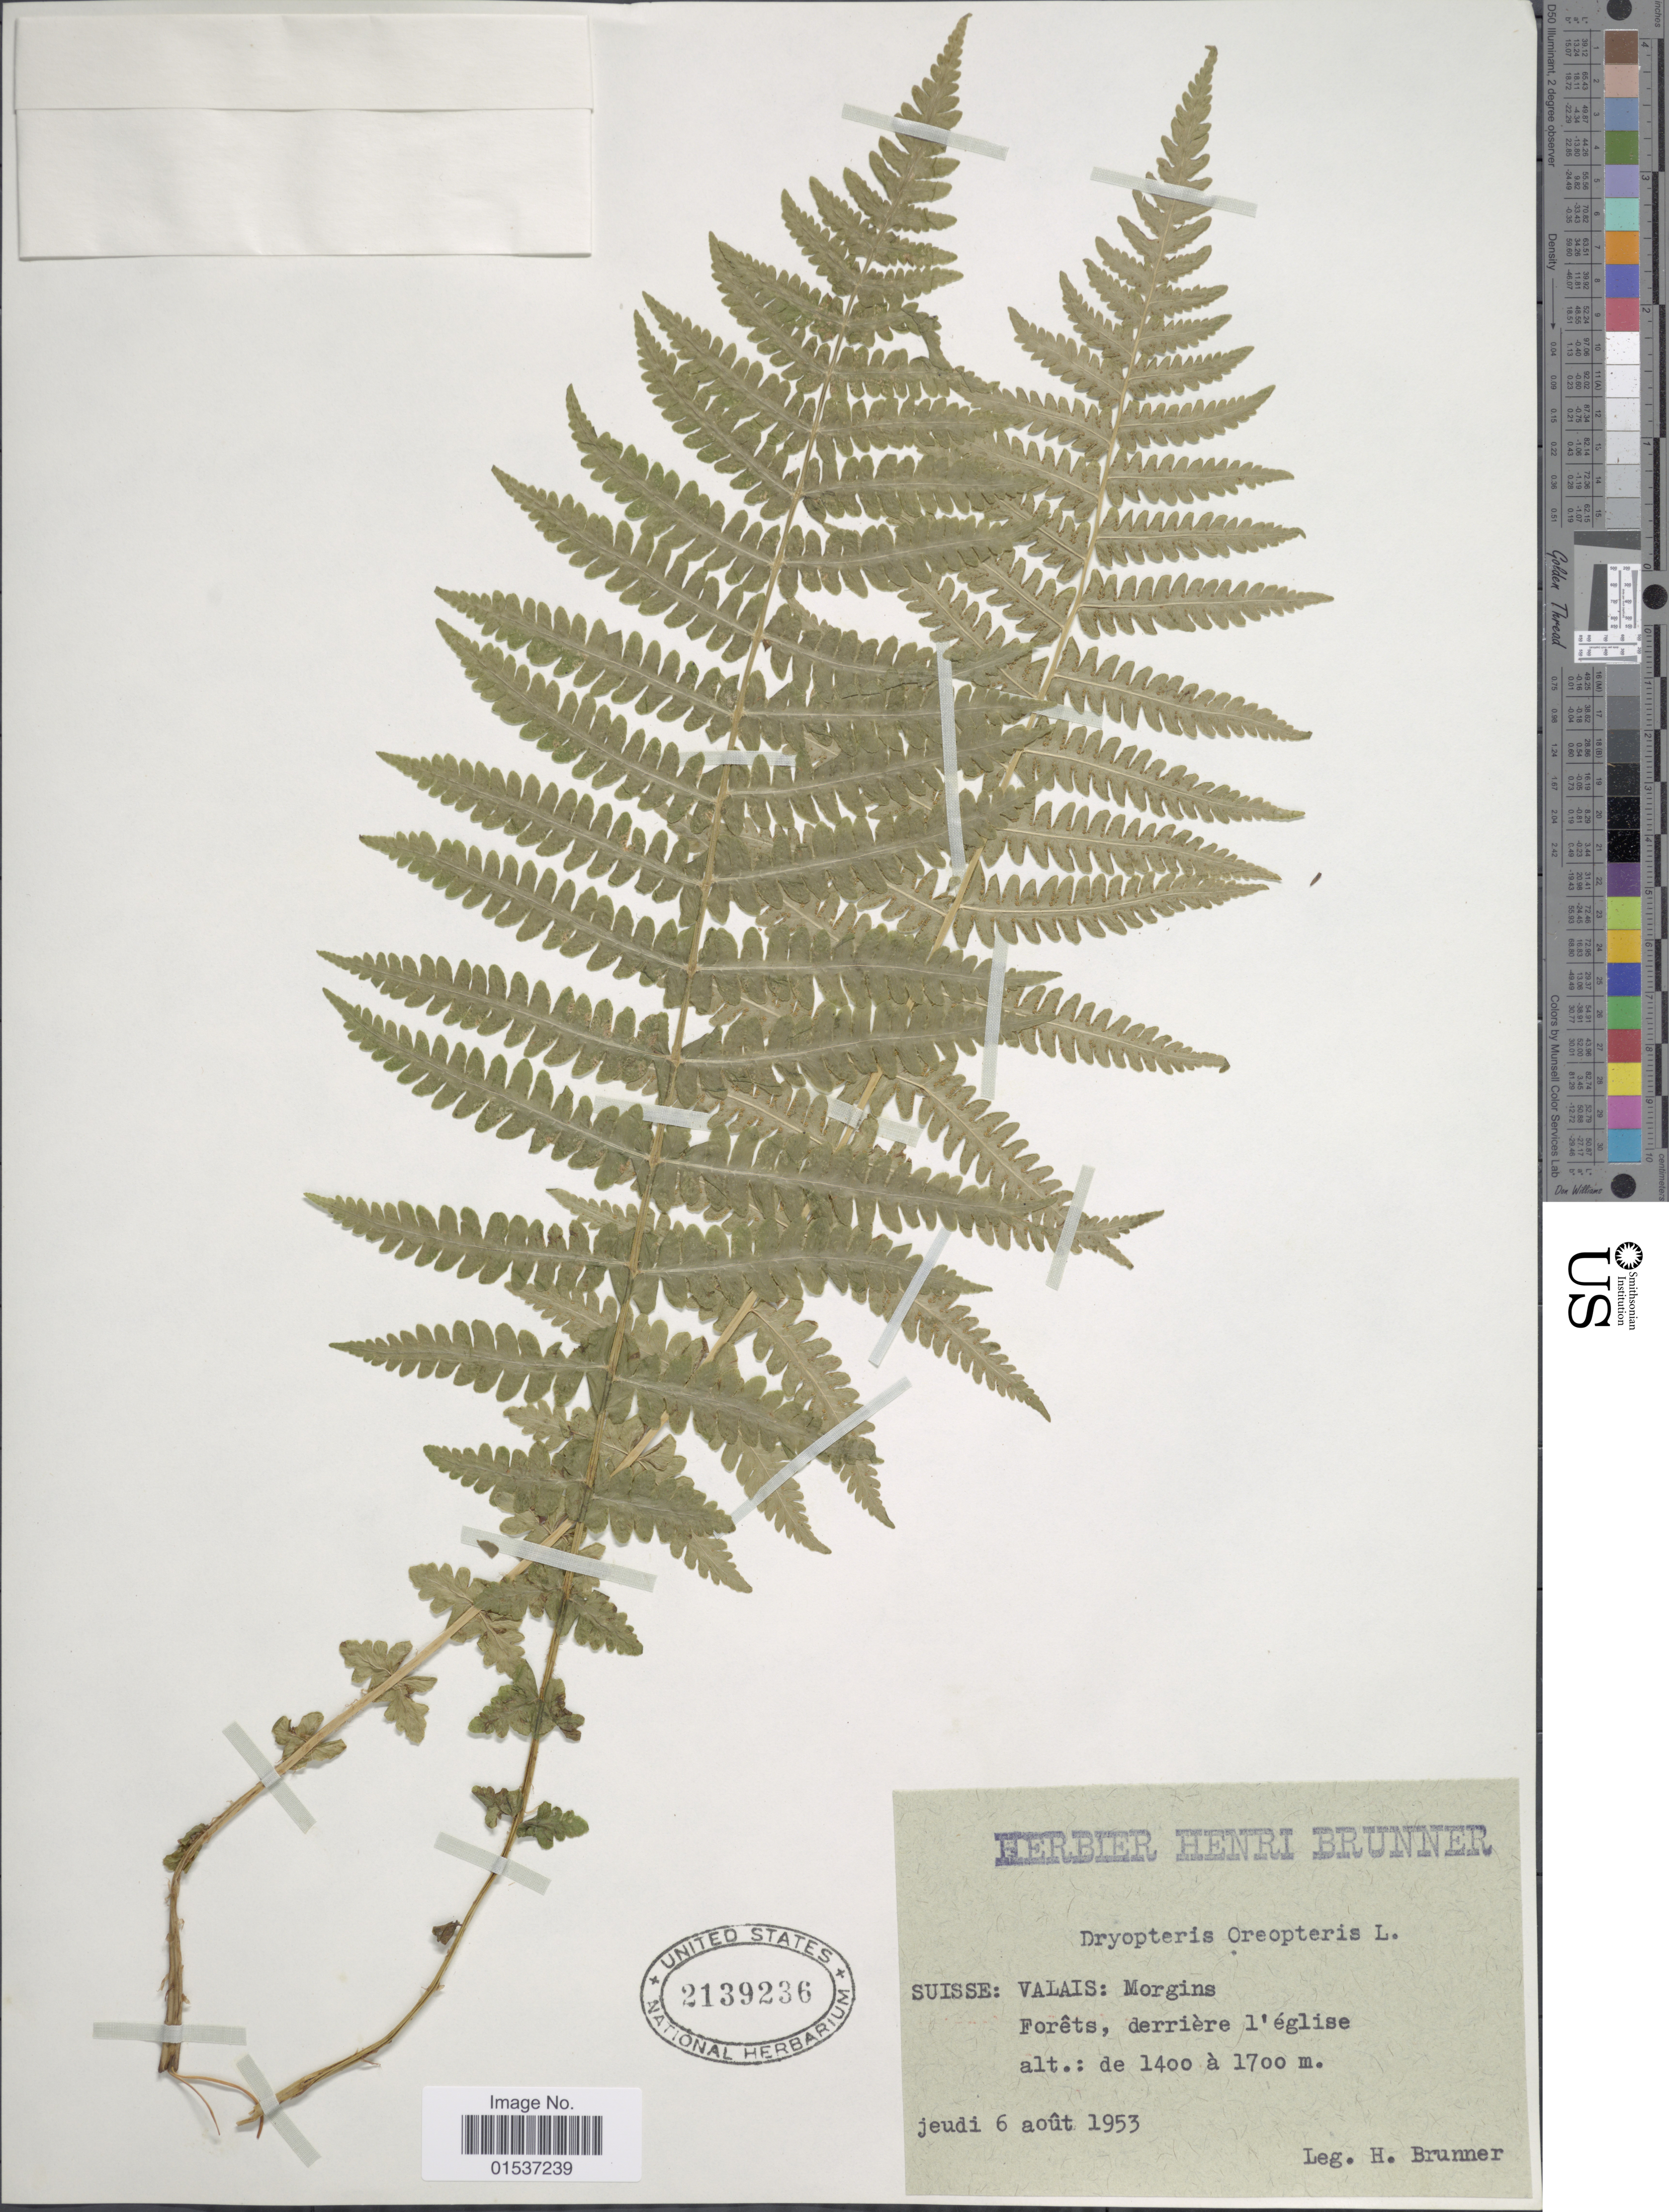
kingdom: Plantae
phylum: Tracheophyta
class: Polypodiopsida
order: Polypodiales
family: Thelypteridaceae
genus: Oreopteris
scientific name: Oreopteris limbosperma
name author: (All.) K. Iwats.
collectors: H. Brunner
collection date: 1953-08-06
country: Switzerland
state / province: Valais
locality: Suisse: Valais: Morgins, Forets, derriere l'eglise.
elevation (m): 1400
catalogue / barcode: US 2139236